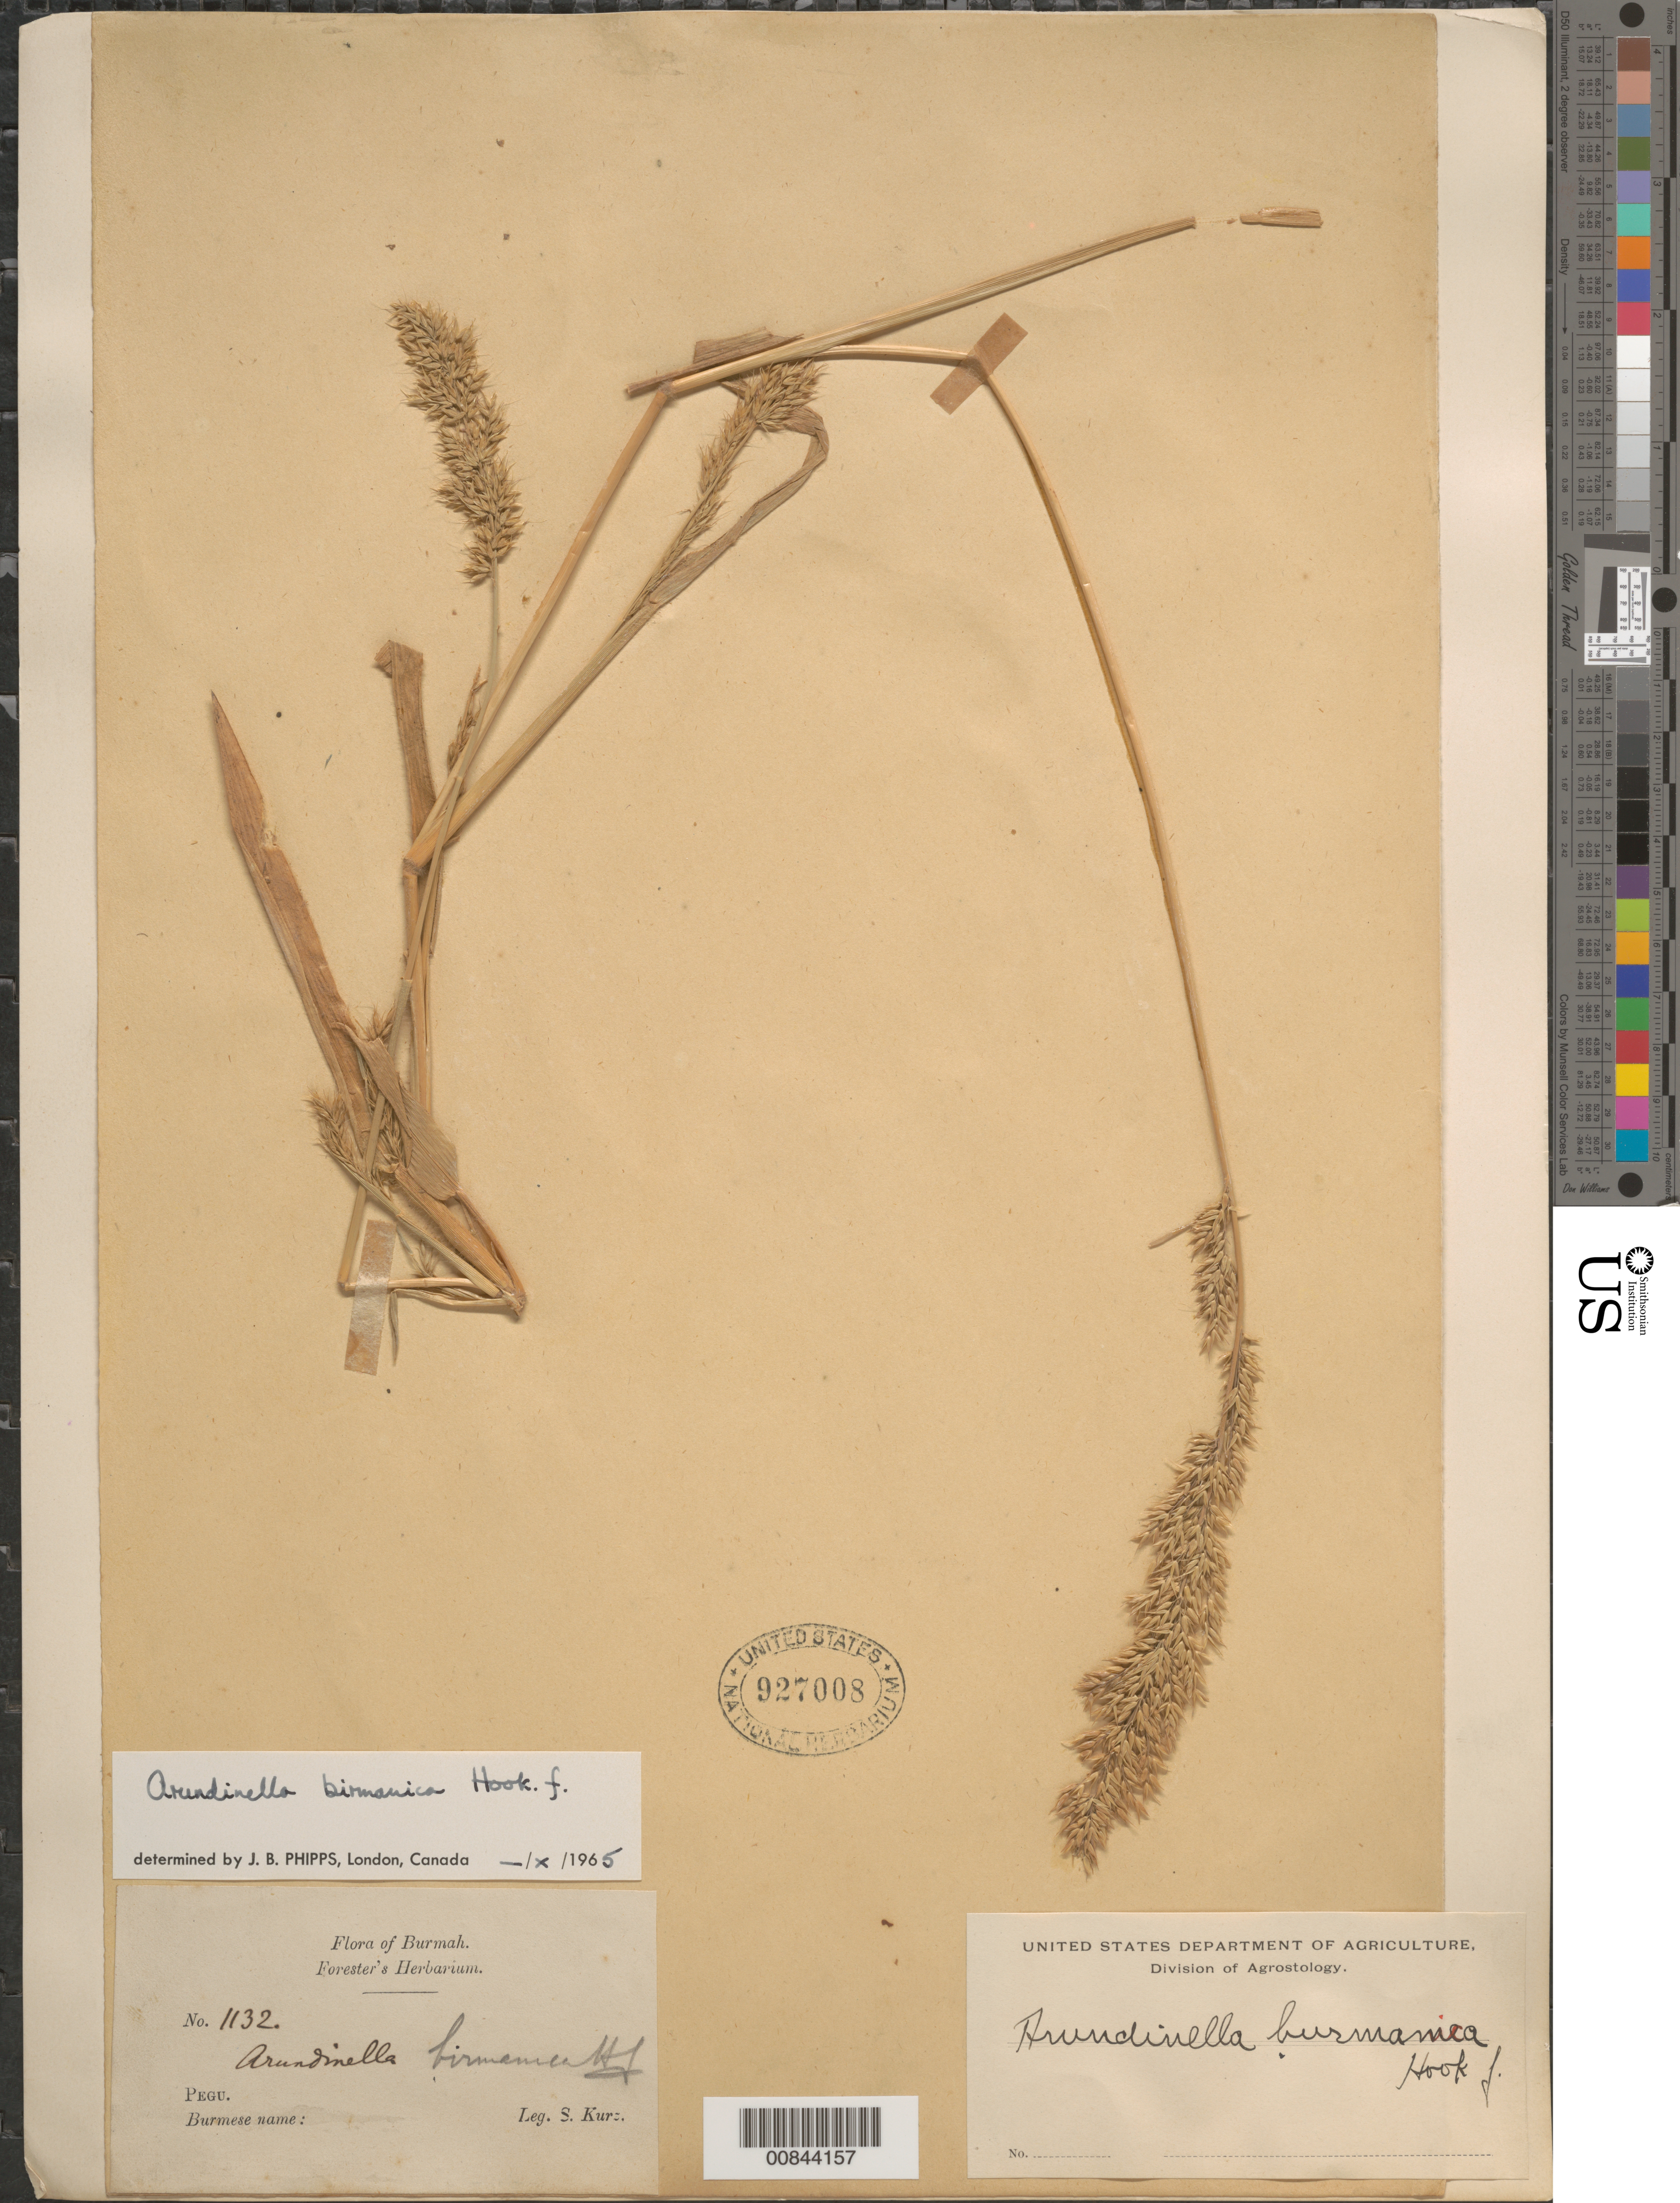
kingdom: Plantae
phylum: Tracheophyta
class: Liliopsida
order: Poales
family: Poaceae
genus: Arundinella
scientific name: Arundinella holcoides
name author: (Kunth) Trin.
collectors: S. Kurz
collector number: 1132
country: Myanmar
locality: Pegu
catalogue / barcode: US 927008